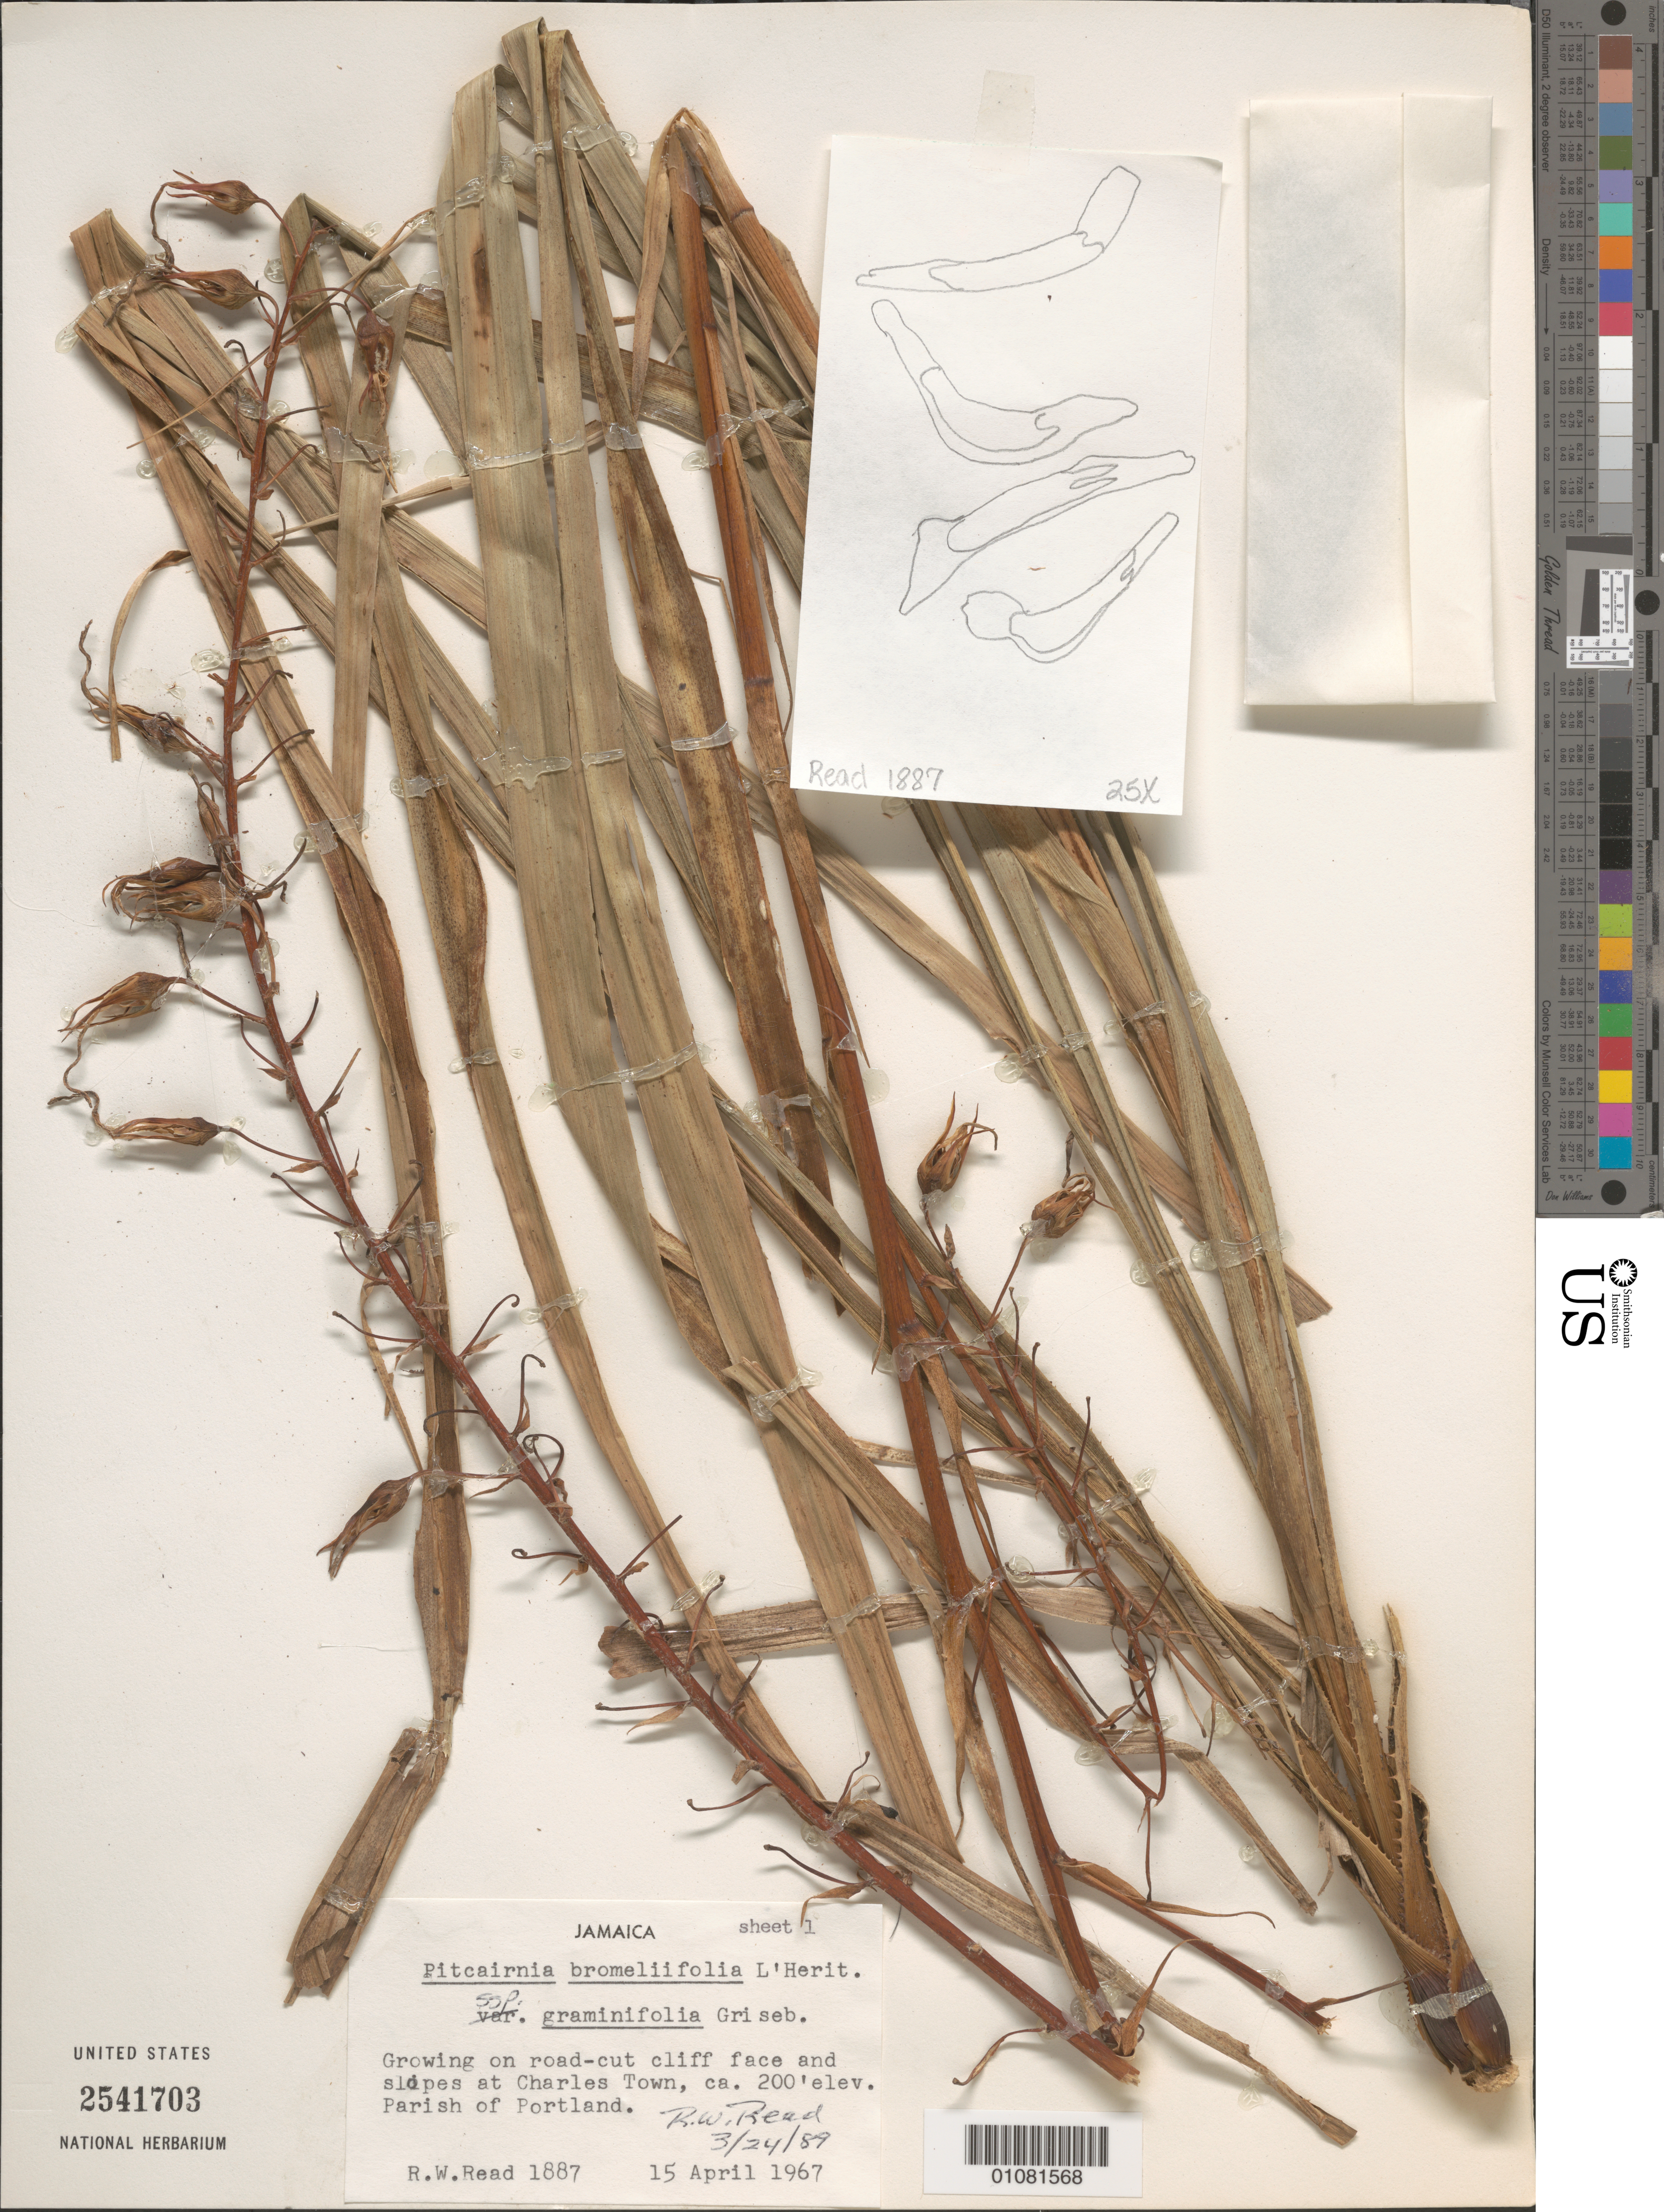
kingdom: Plantae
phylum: Tracheophyta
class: Liliopsida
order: Poales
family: Bromeliaceae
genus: Pitcairnia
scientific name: Pitcairnia bromeliifolia var. graminifolia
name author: Griseb.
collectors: R. W. Read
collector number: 1887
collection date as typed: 15 Apr 1967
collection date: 1967-04-15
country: Jamaica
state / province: Portland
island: Jamaica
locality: Growing on road-cut cliff face and slopes at Charles Town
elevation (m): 61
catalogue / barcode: US 2541703